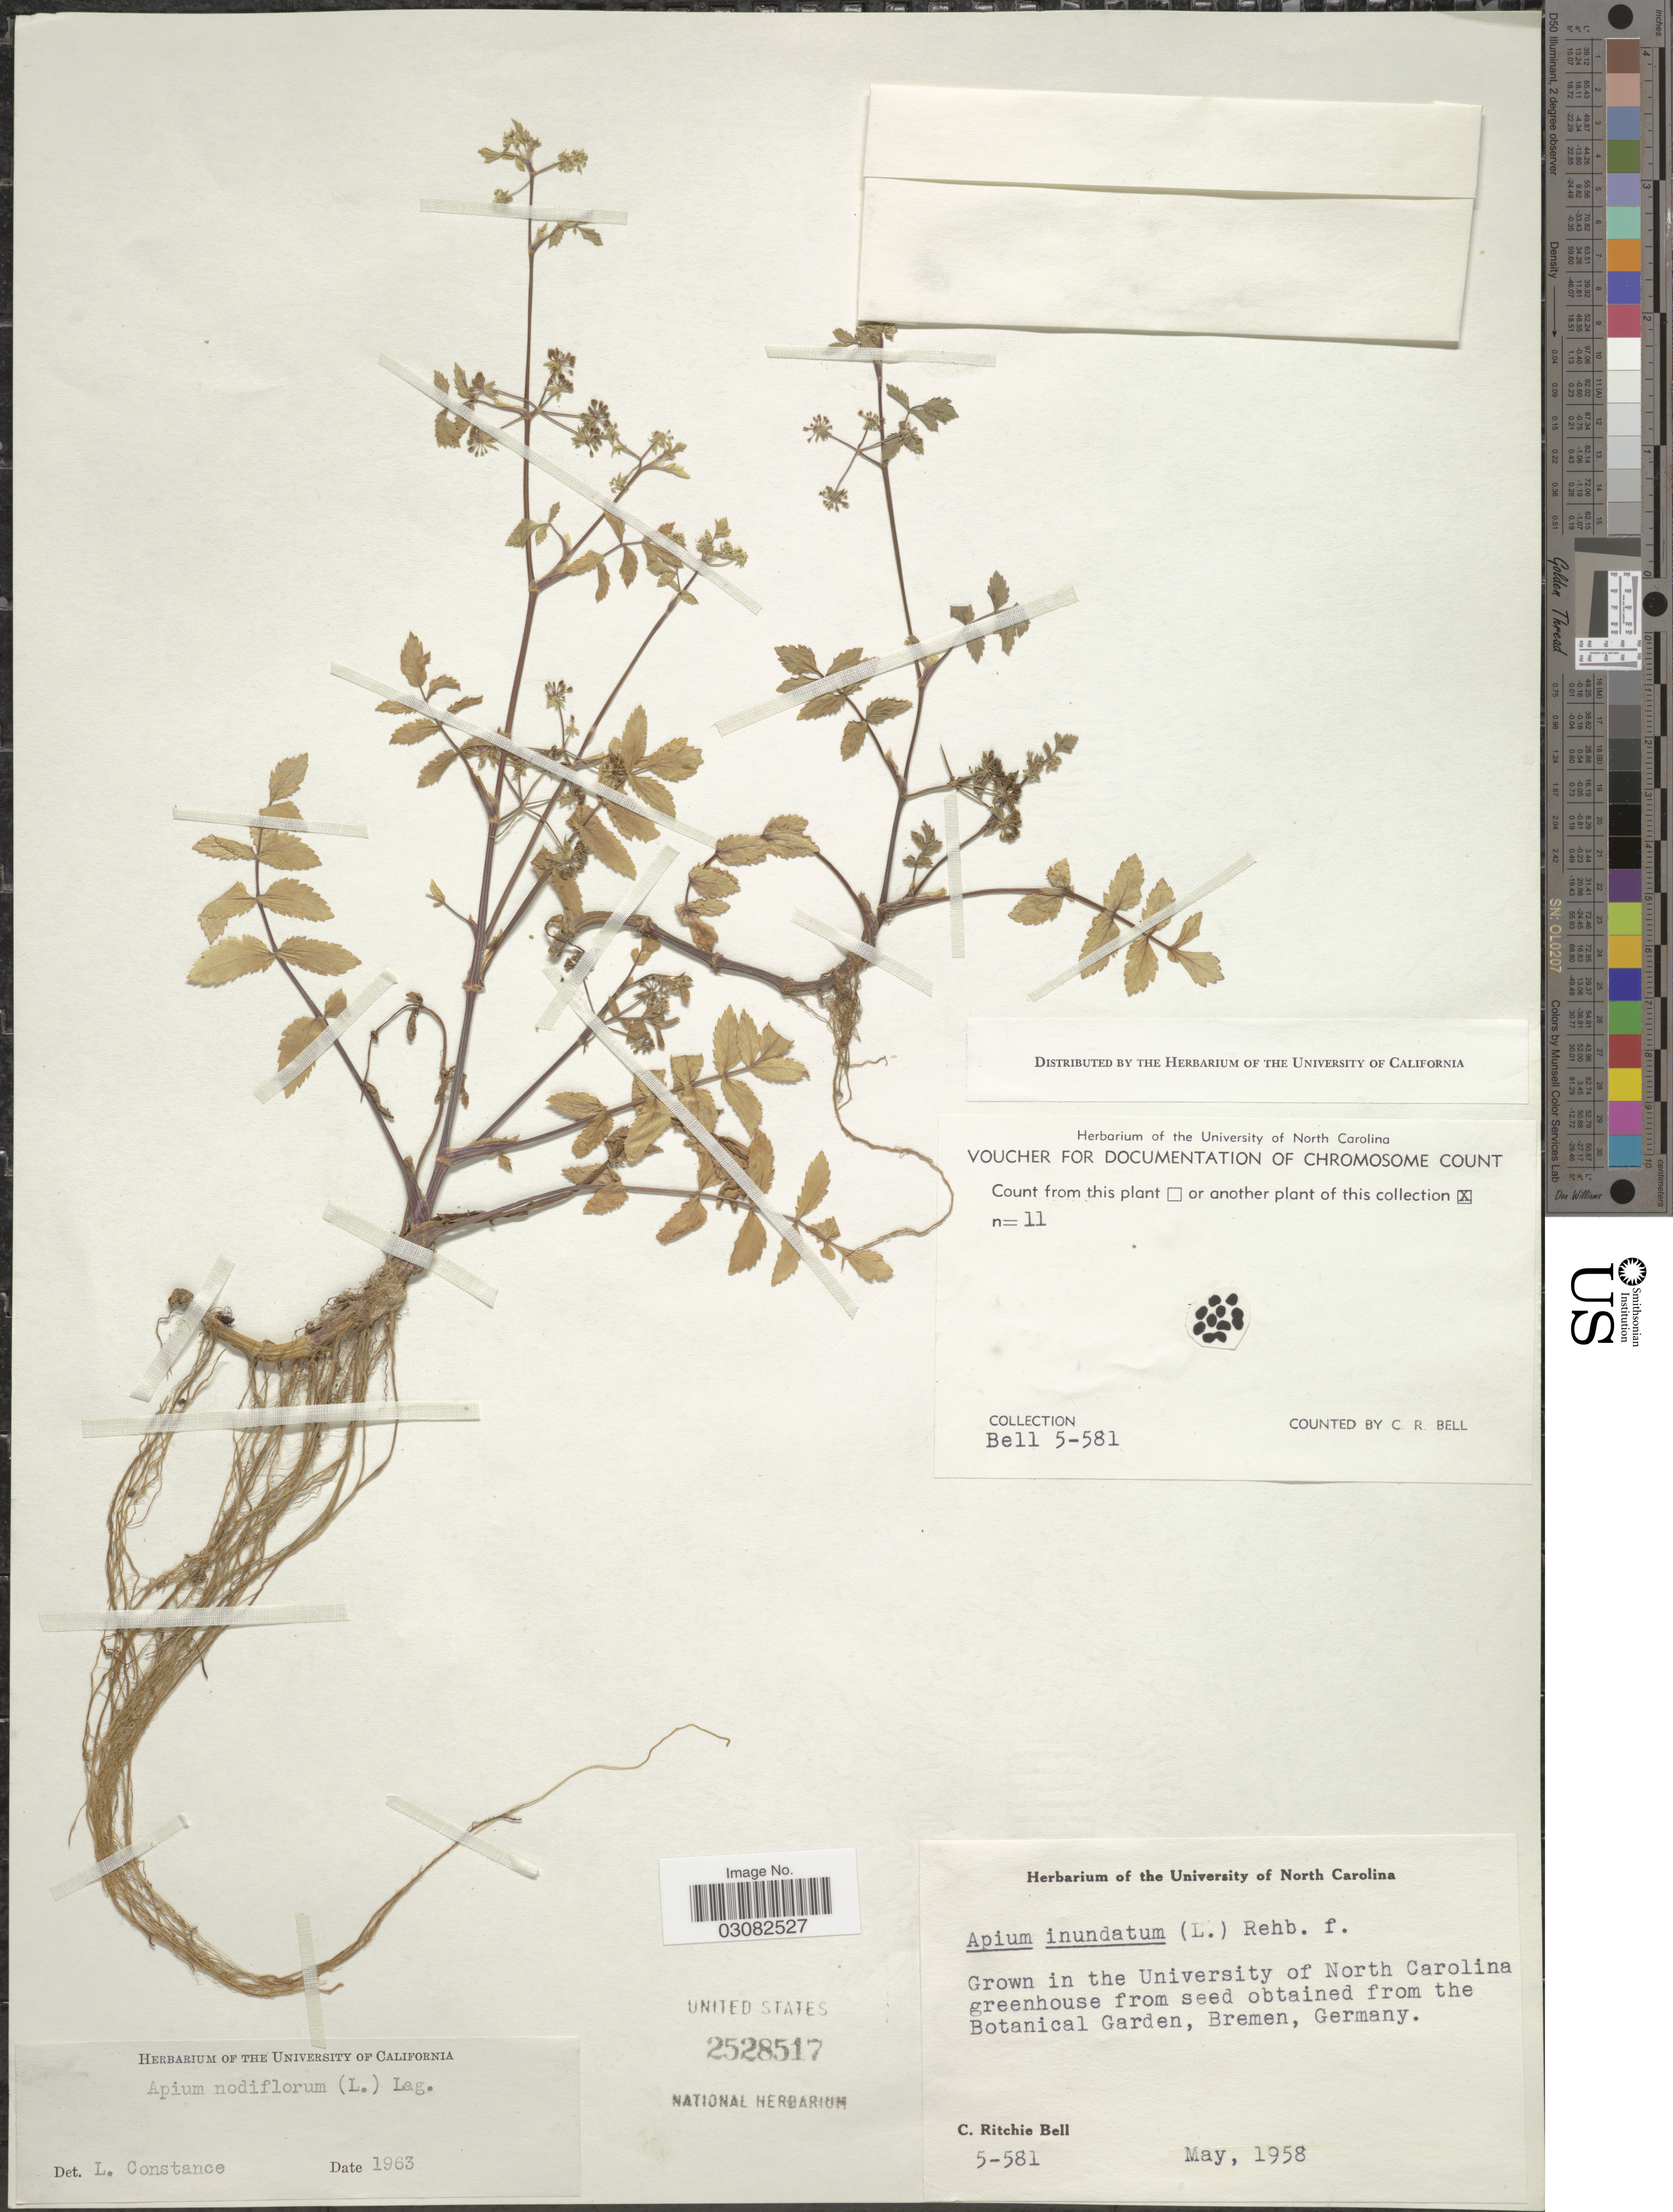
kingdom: Plantae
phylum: Tracheophyta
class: Magnoliopsida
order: Apiales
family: Apiaceae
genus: Apium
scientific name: Apium nodiflorum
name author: (L.) Lag.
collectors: C. R. Bell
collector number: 5-581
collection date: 1958-05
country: United States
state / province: North Carolina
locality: The University of North Carolina greenhouse.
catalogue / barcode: US 2528517